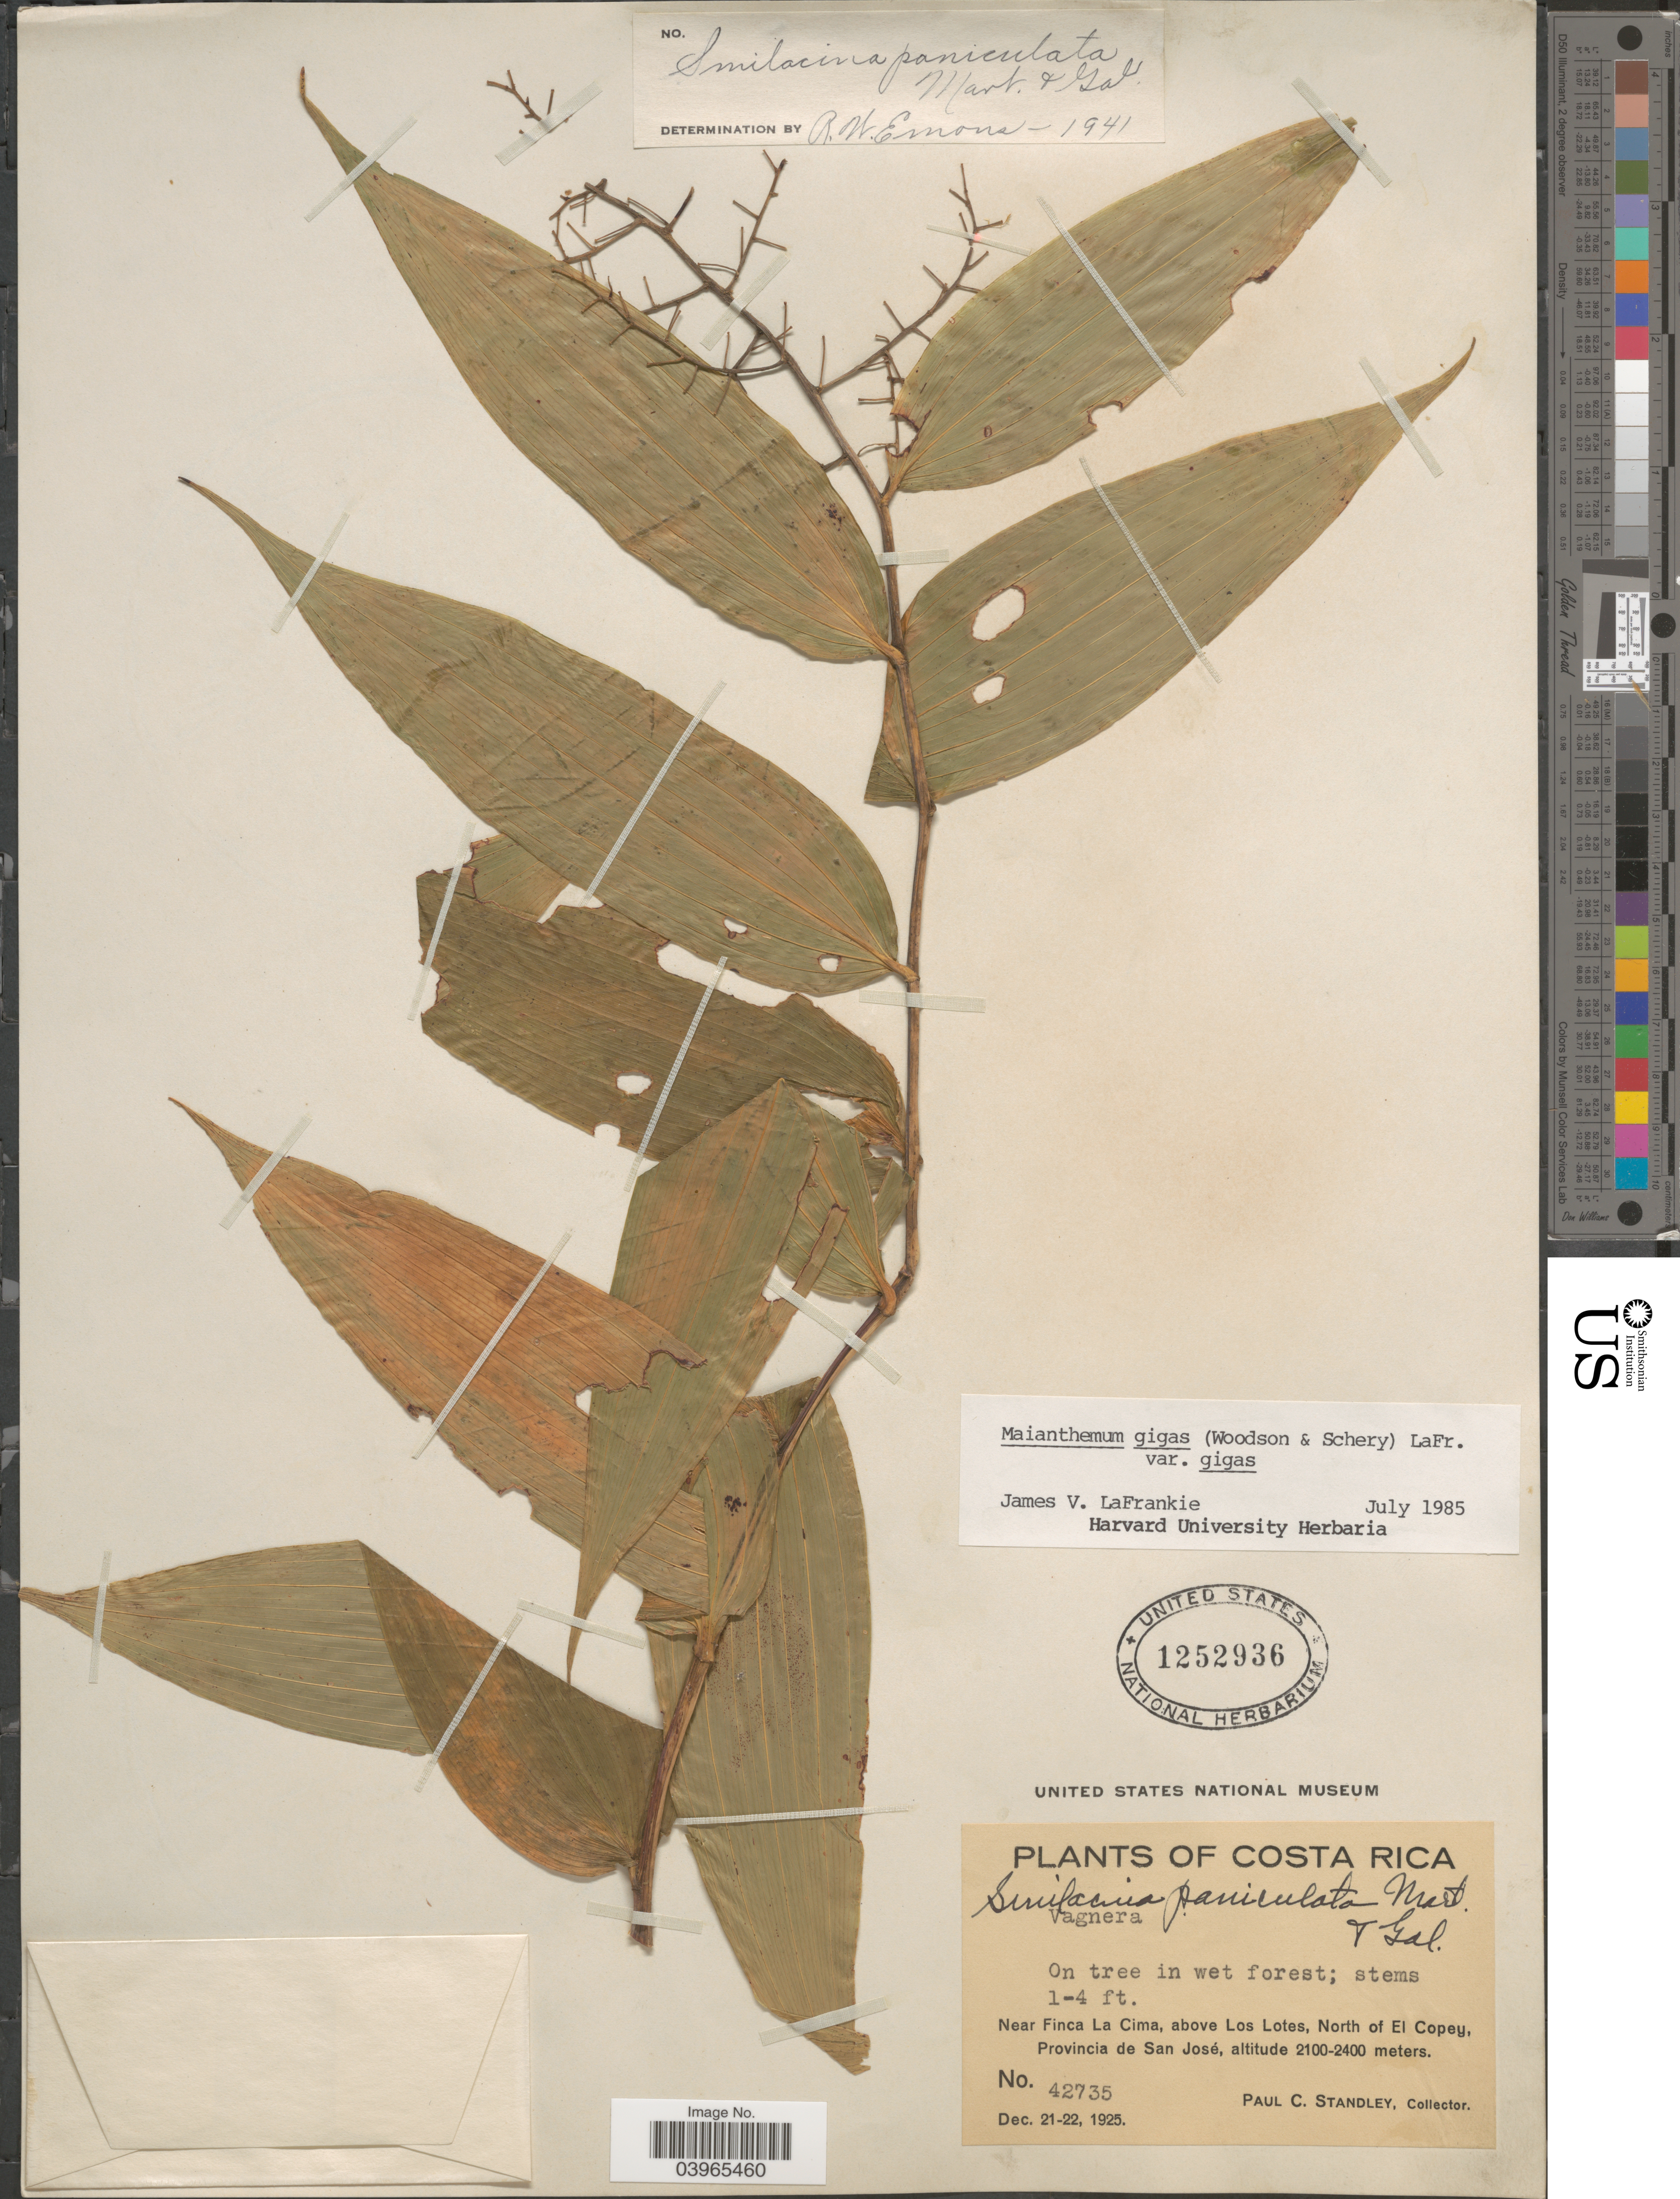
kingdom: Plantae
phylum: Tracheophyta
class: Liliopsida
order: Asparagales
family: Asparagaceae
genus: Maianthemum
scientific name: Maianthemum gigas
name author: (Woodson) LaFrankie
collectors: P. C. Standley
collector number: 42735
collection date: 1925-12-21/1925-12-22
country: Costa Rica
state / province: San José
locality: Near Finca La Cima, above Los Lotes, North of El Copey.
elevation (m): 2100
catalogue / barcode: US 1252936